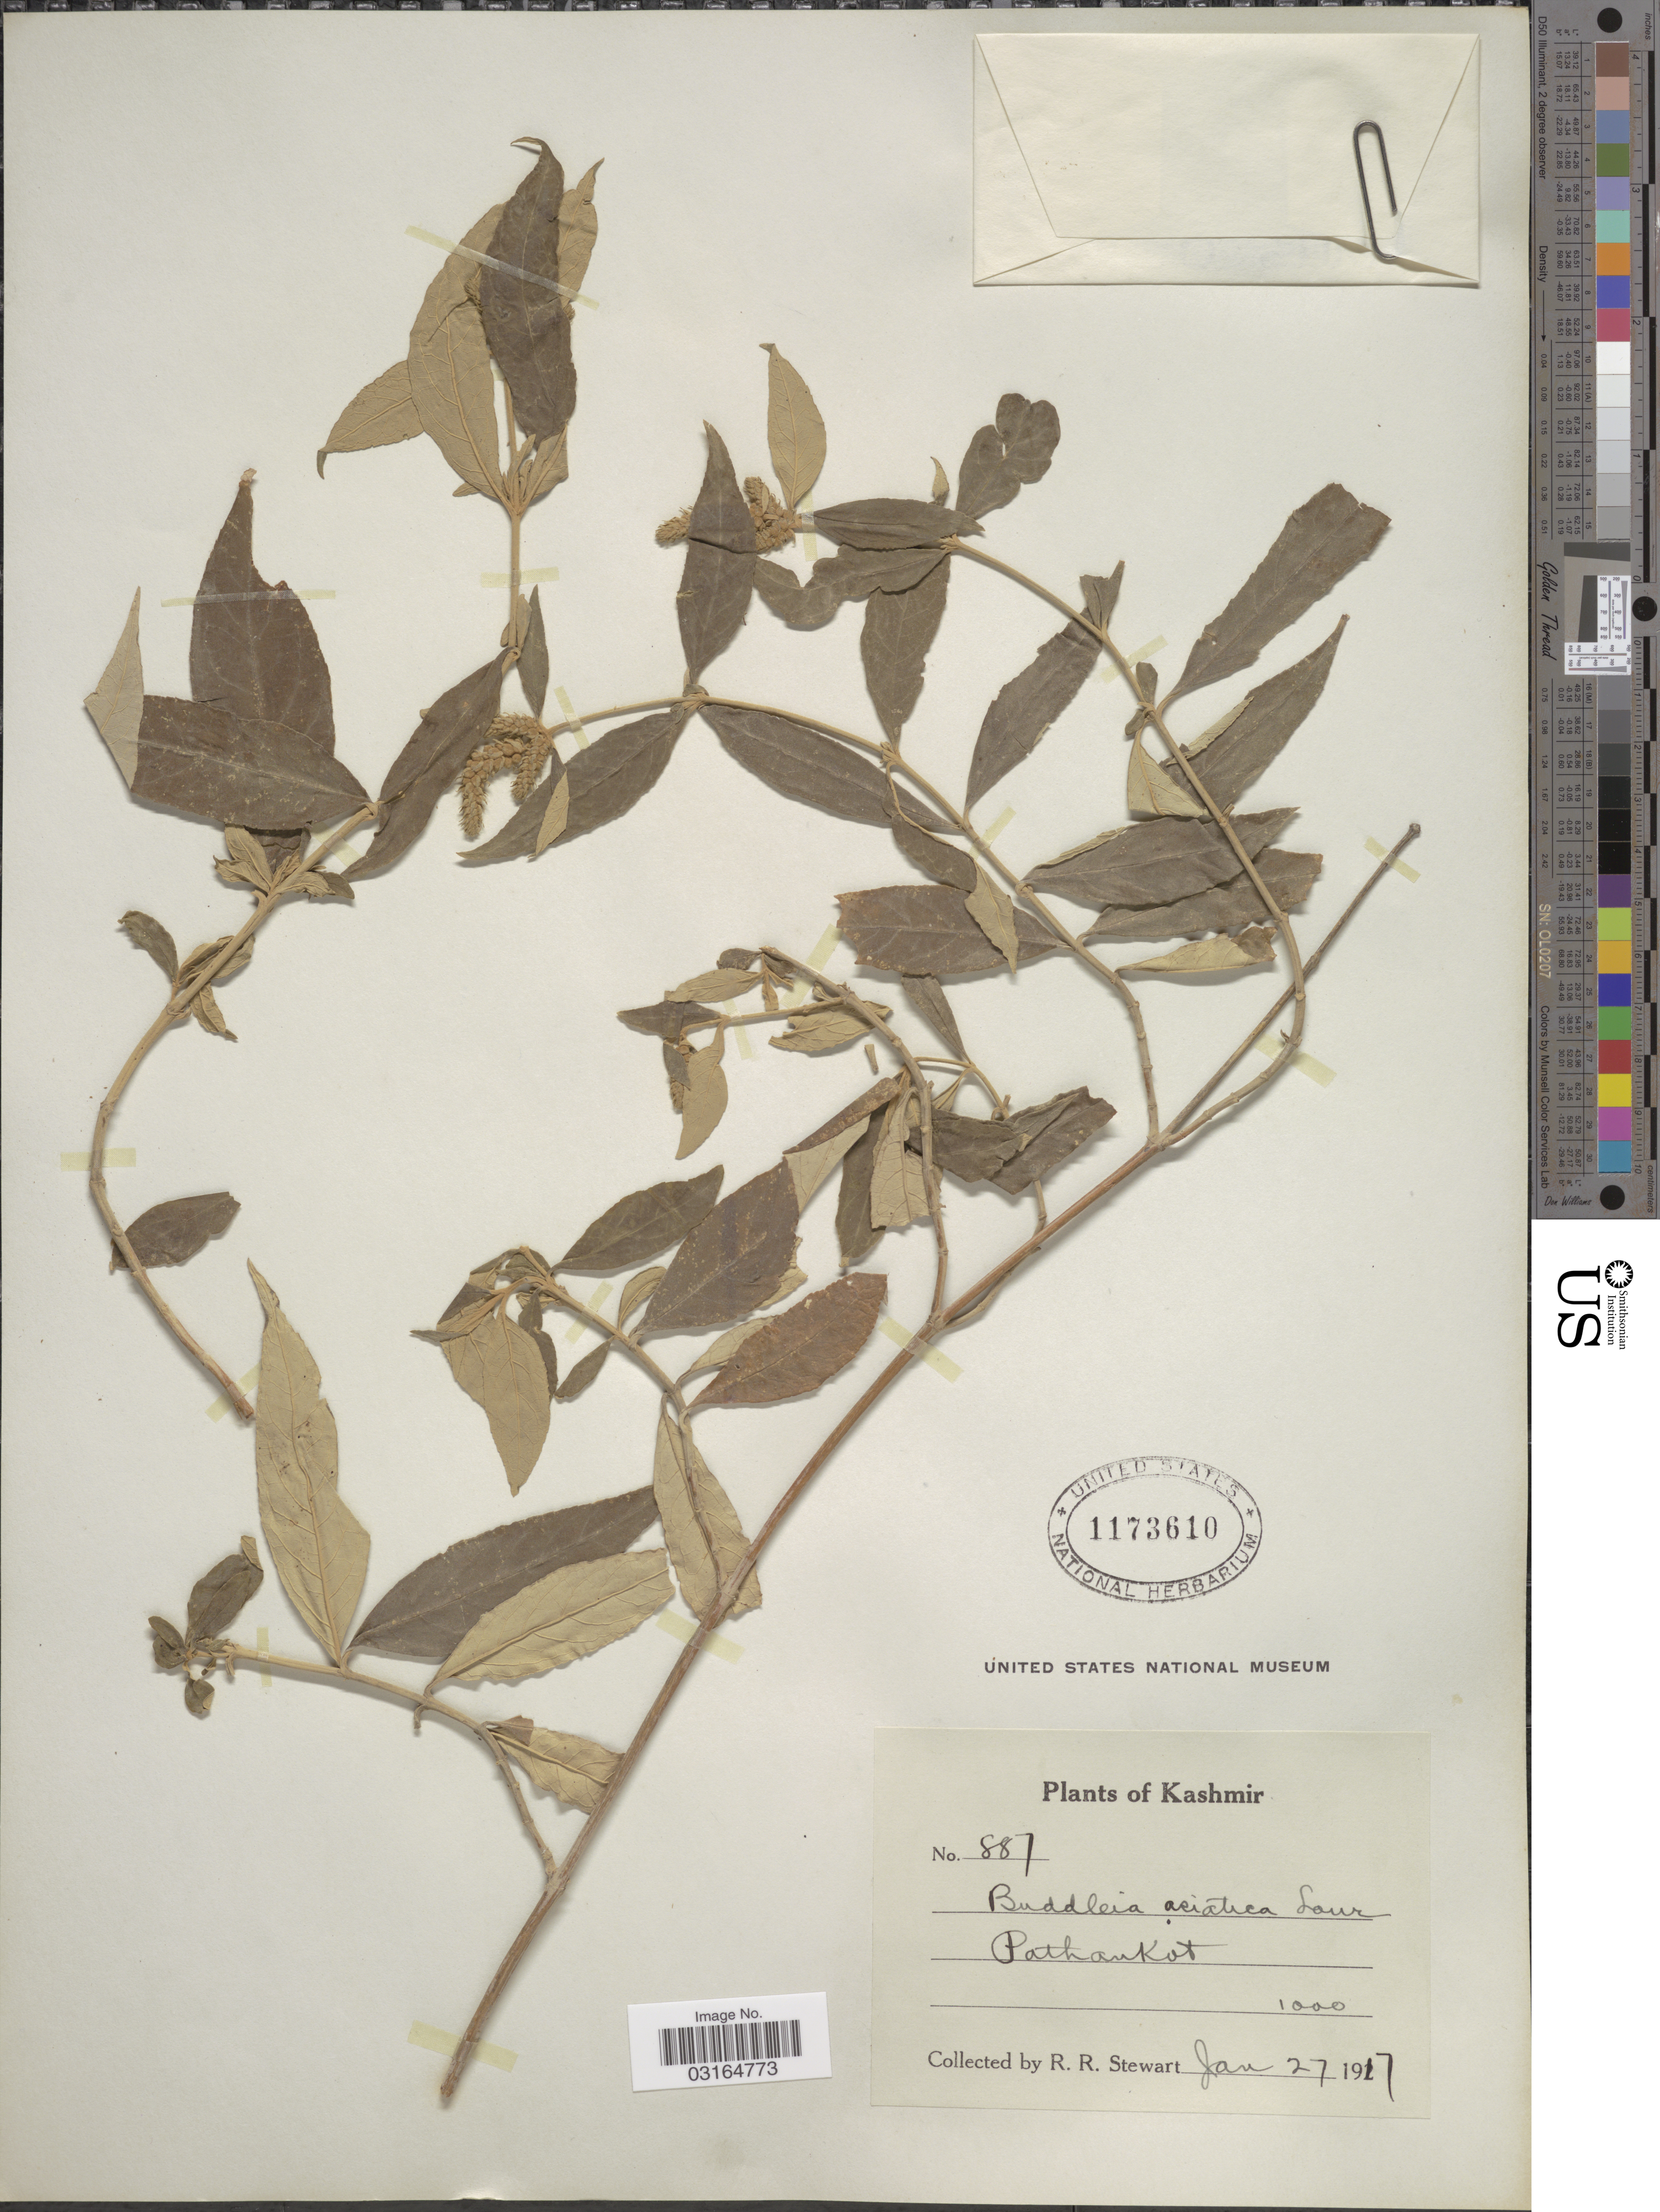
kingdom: Plantae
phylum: Tracheophyta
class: Magnoliopsida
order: Lamiales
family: Scrophulariaceae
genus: Buddleja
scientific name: Buddleja asiatica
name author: Lour.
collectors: R. Stewart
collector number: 887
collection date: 1917-01-27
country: India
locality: Kashmir. Pathankot.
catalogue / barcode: US 1173610